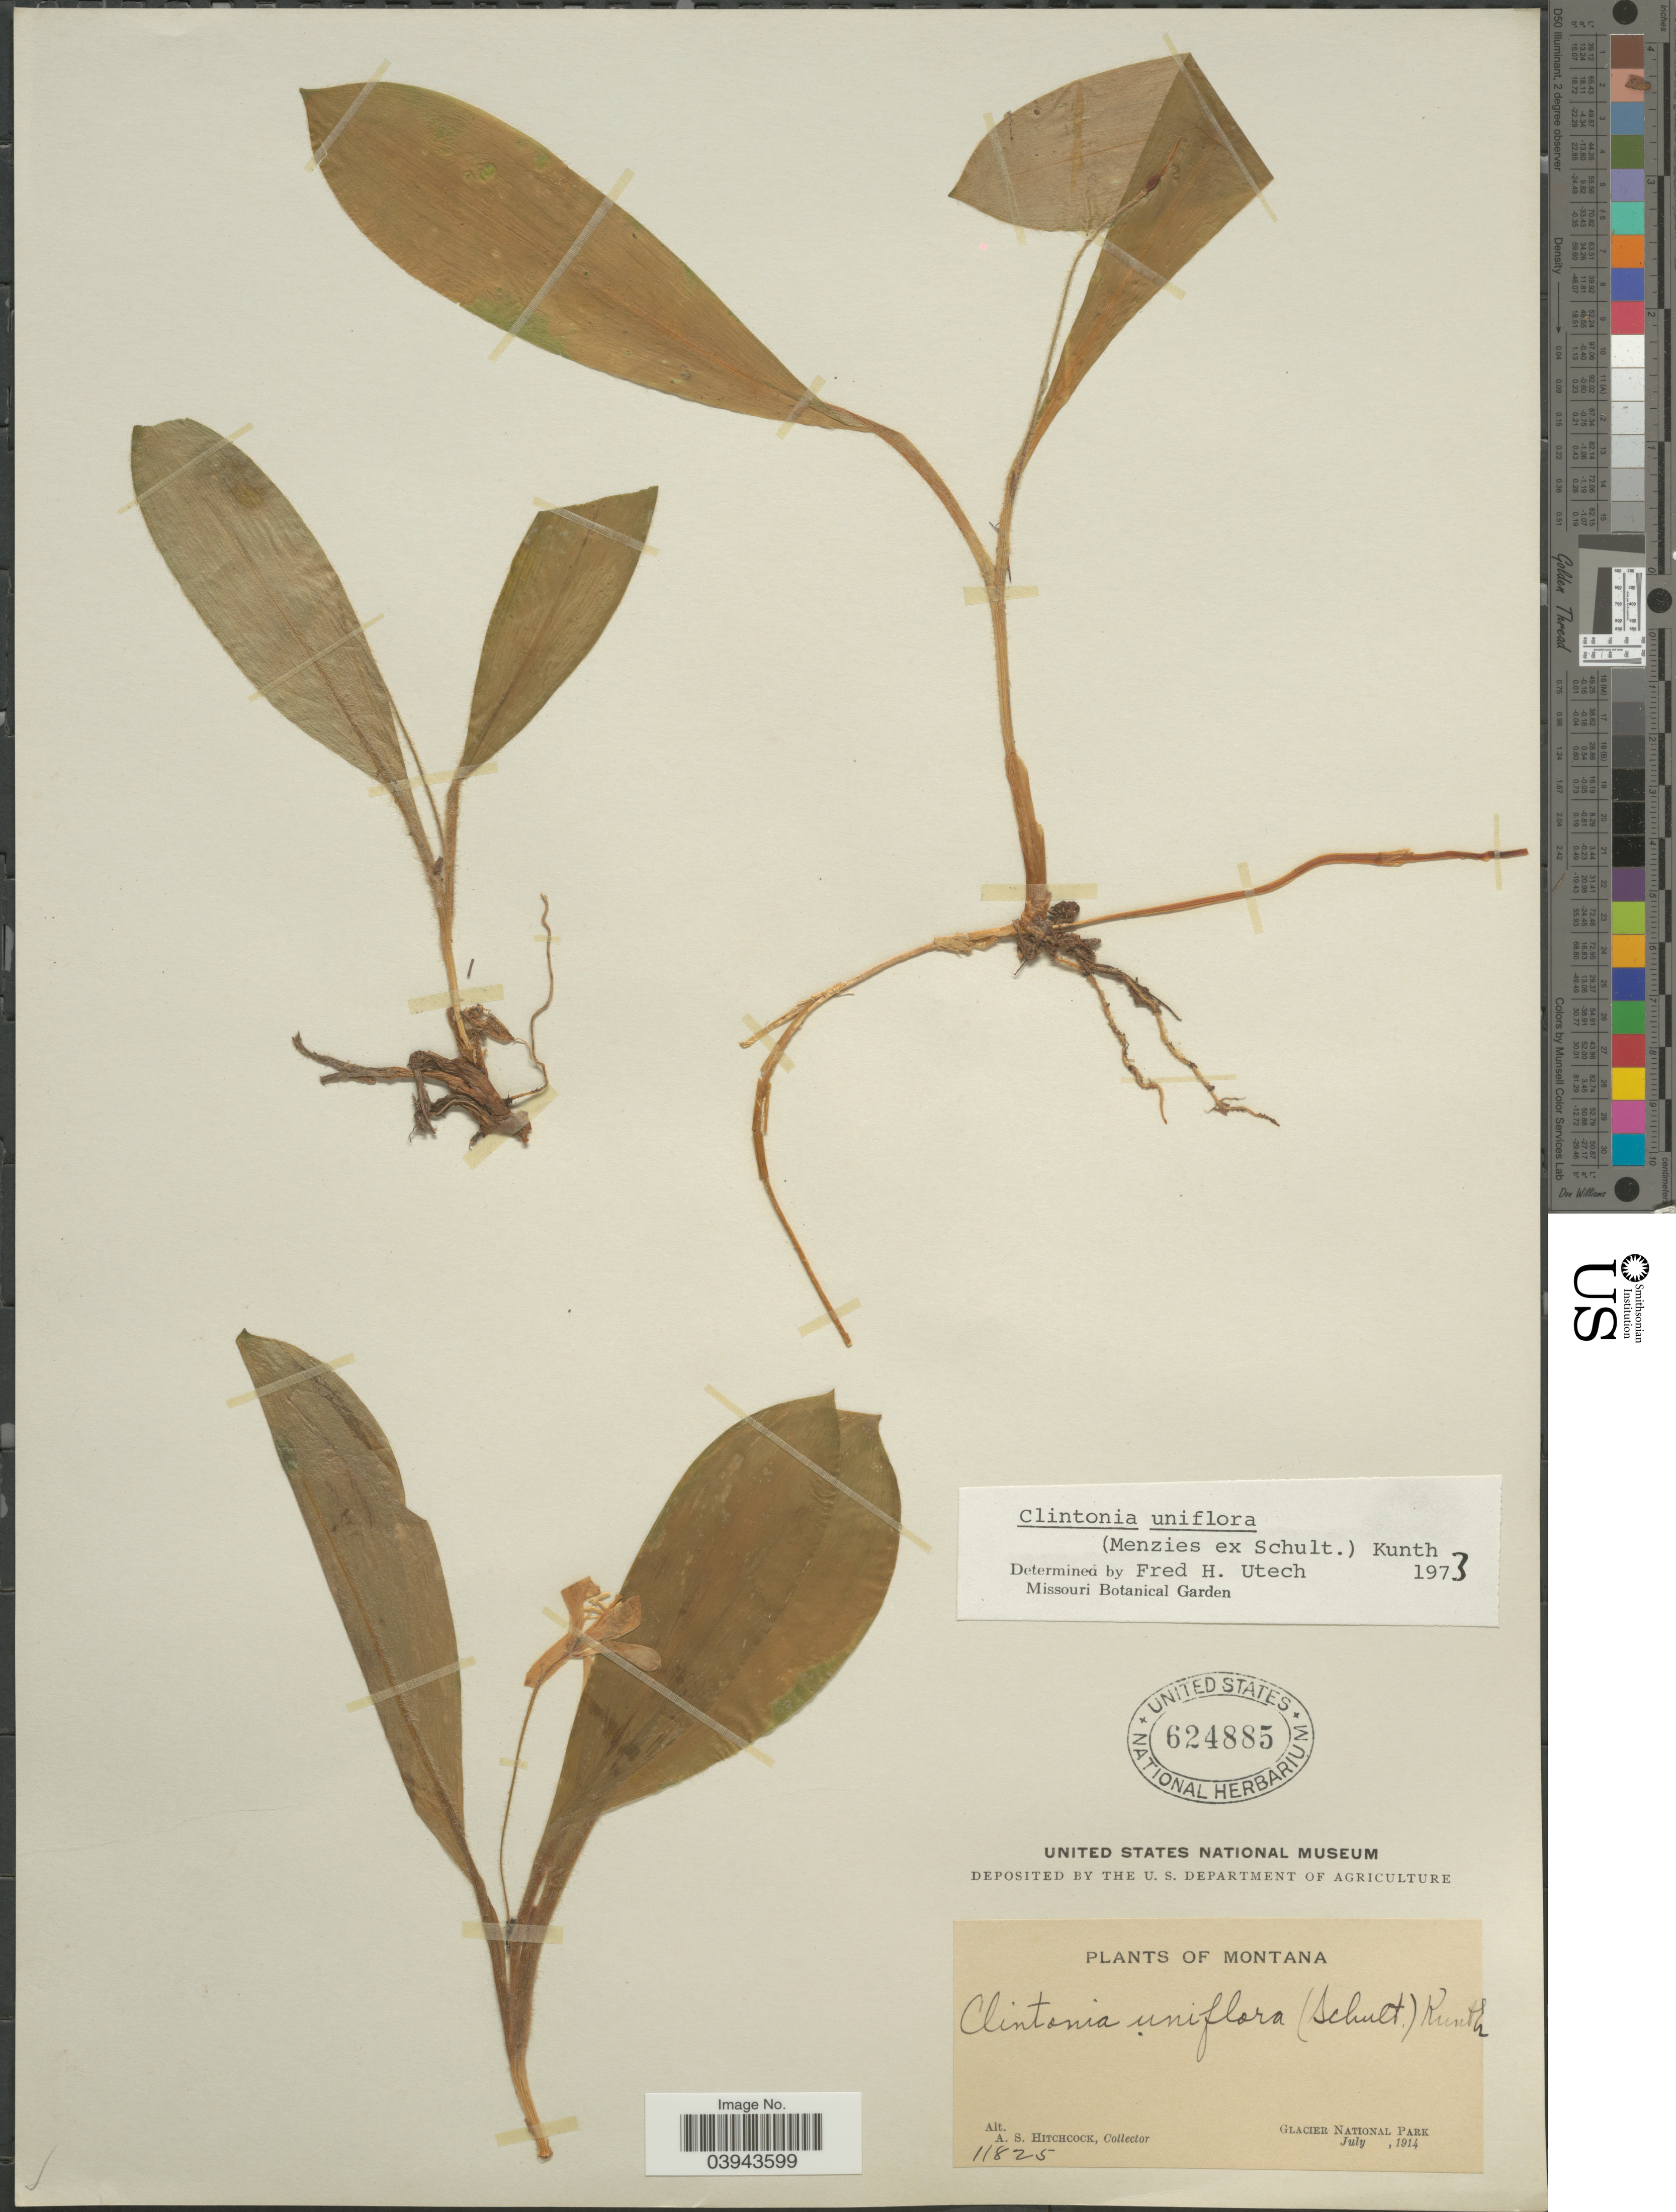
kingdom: Plantae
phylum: Tracheophyta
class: Liliopsida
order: Liliales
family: Liliaceae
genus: Clintonia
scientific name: Clintonia uniflora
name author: Kunth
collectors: A. S. Hitchcock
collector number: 11825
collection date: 1914-07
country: United States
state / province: Montana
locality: Glacier National Park.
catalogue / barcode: US 624885